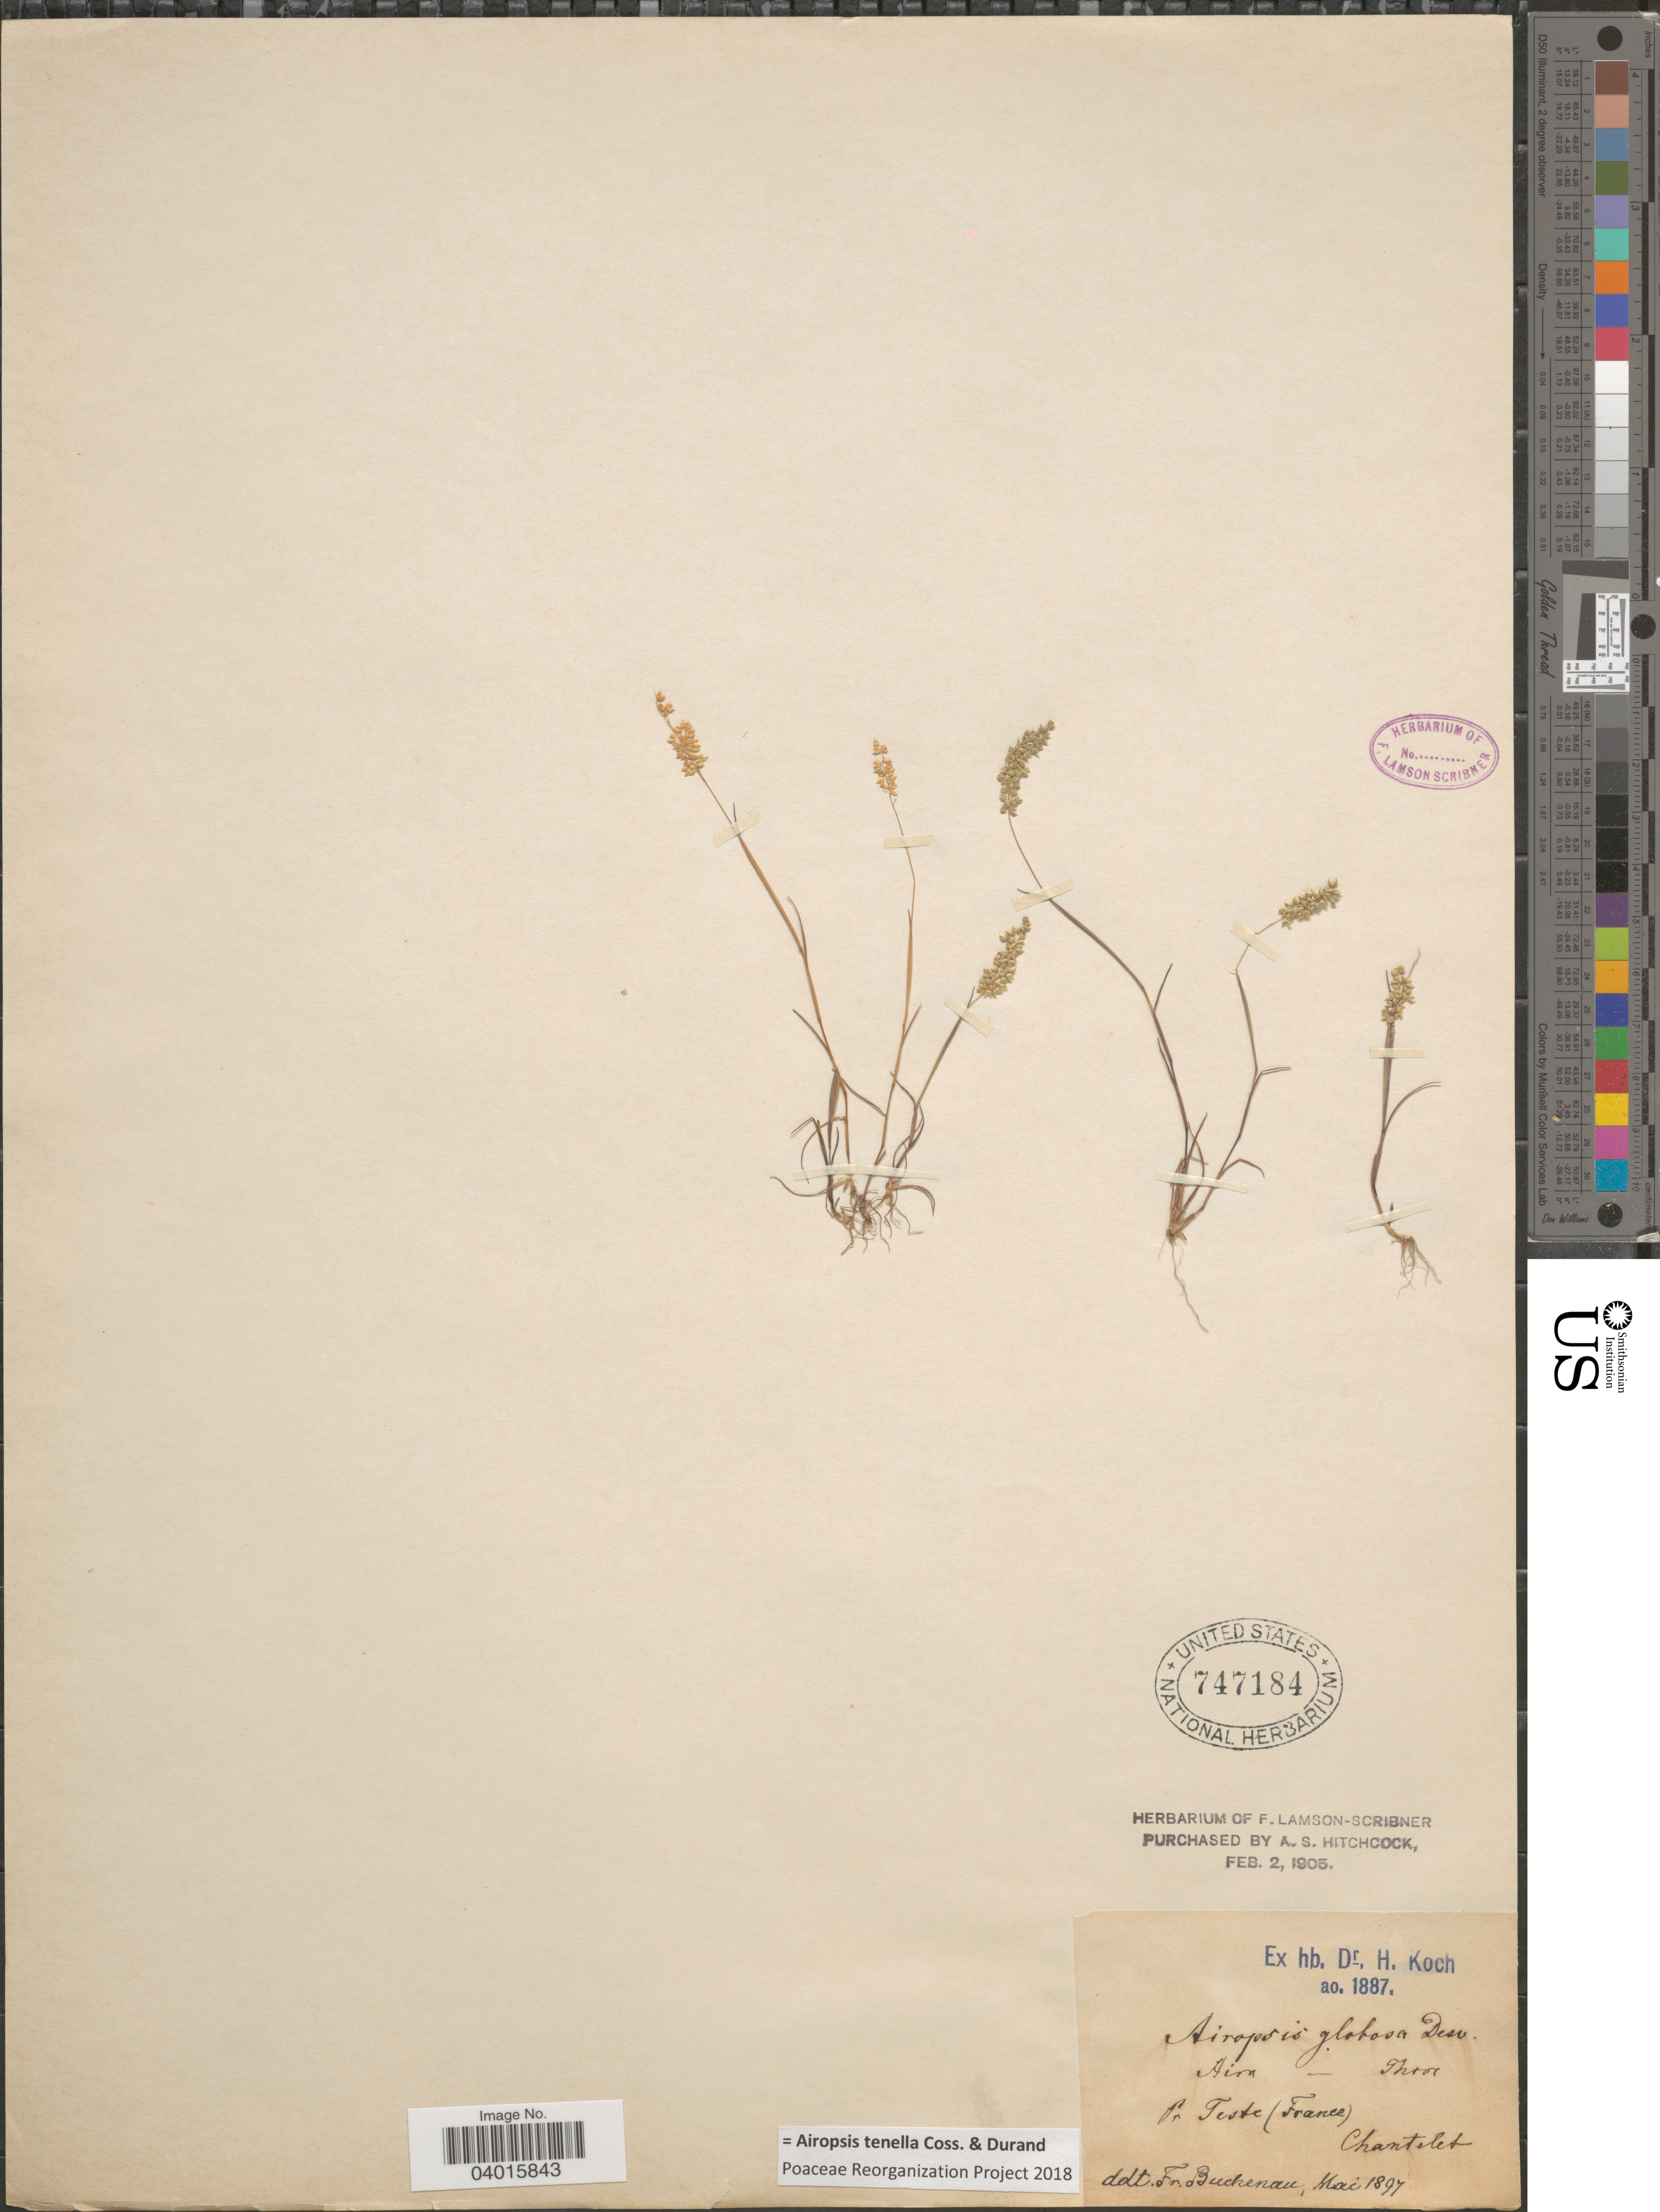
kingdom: Plantae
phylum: Tracheophyta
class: Liliopsida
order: Poales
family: Poaceae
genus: Airopsis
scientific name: Airopsis tenella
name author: Asch. & Graebn.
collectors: Chantelat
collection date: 1897-05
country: France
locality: Aira - Thore. Pr Teste.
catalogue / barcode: US 747184